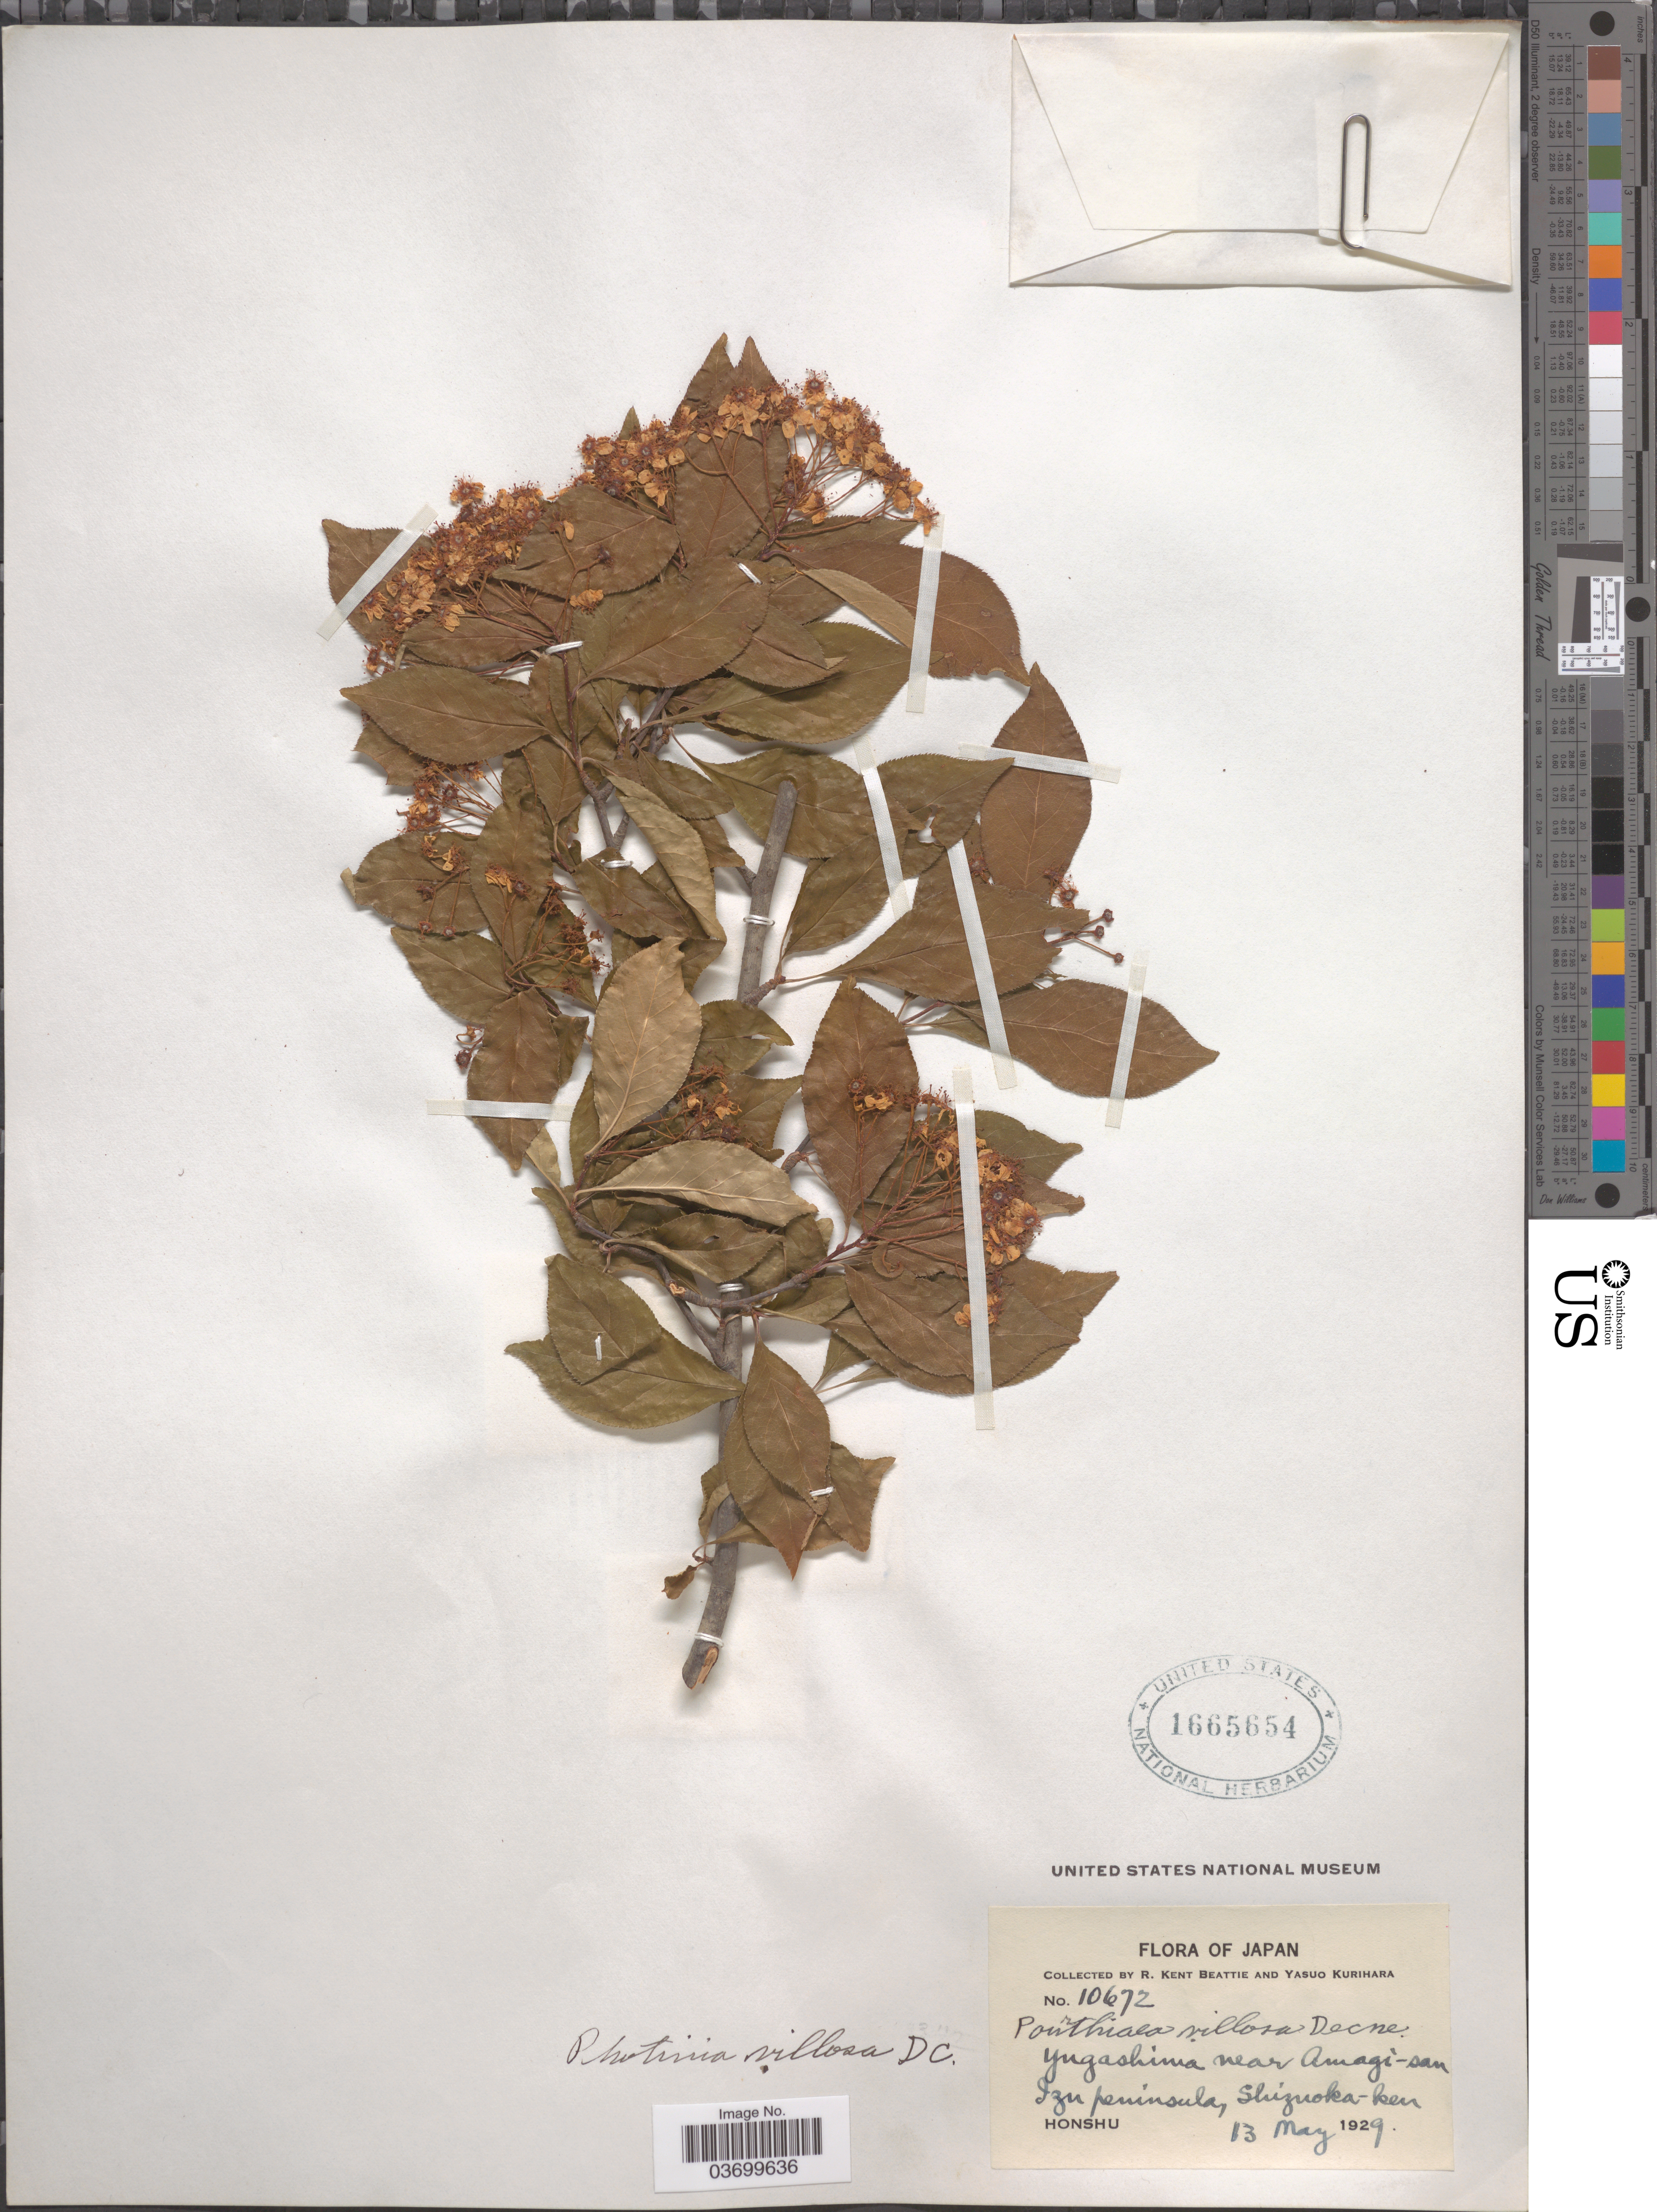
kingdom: Plantae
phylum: Tracheophyta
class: Magnoliopsida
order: Rosales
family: Rosaceae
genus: Photinia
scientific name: Photinia villosa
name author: (DC.) Thunb.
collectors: R. K. Beattie & Y. Kurihara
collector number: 10672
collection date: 1929-05-13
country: Japan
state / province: Sizuoka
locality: Yugashima near Amagi-san Izu peninsula, Shizuoka-ken. Honshu.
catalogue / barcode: US 1665654